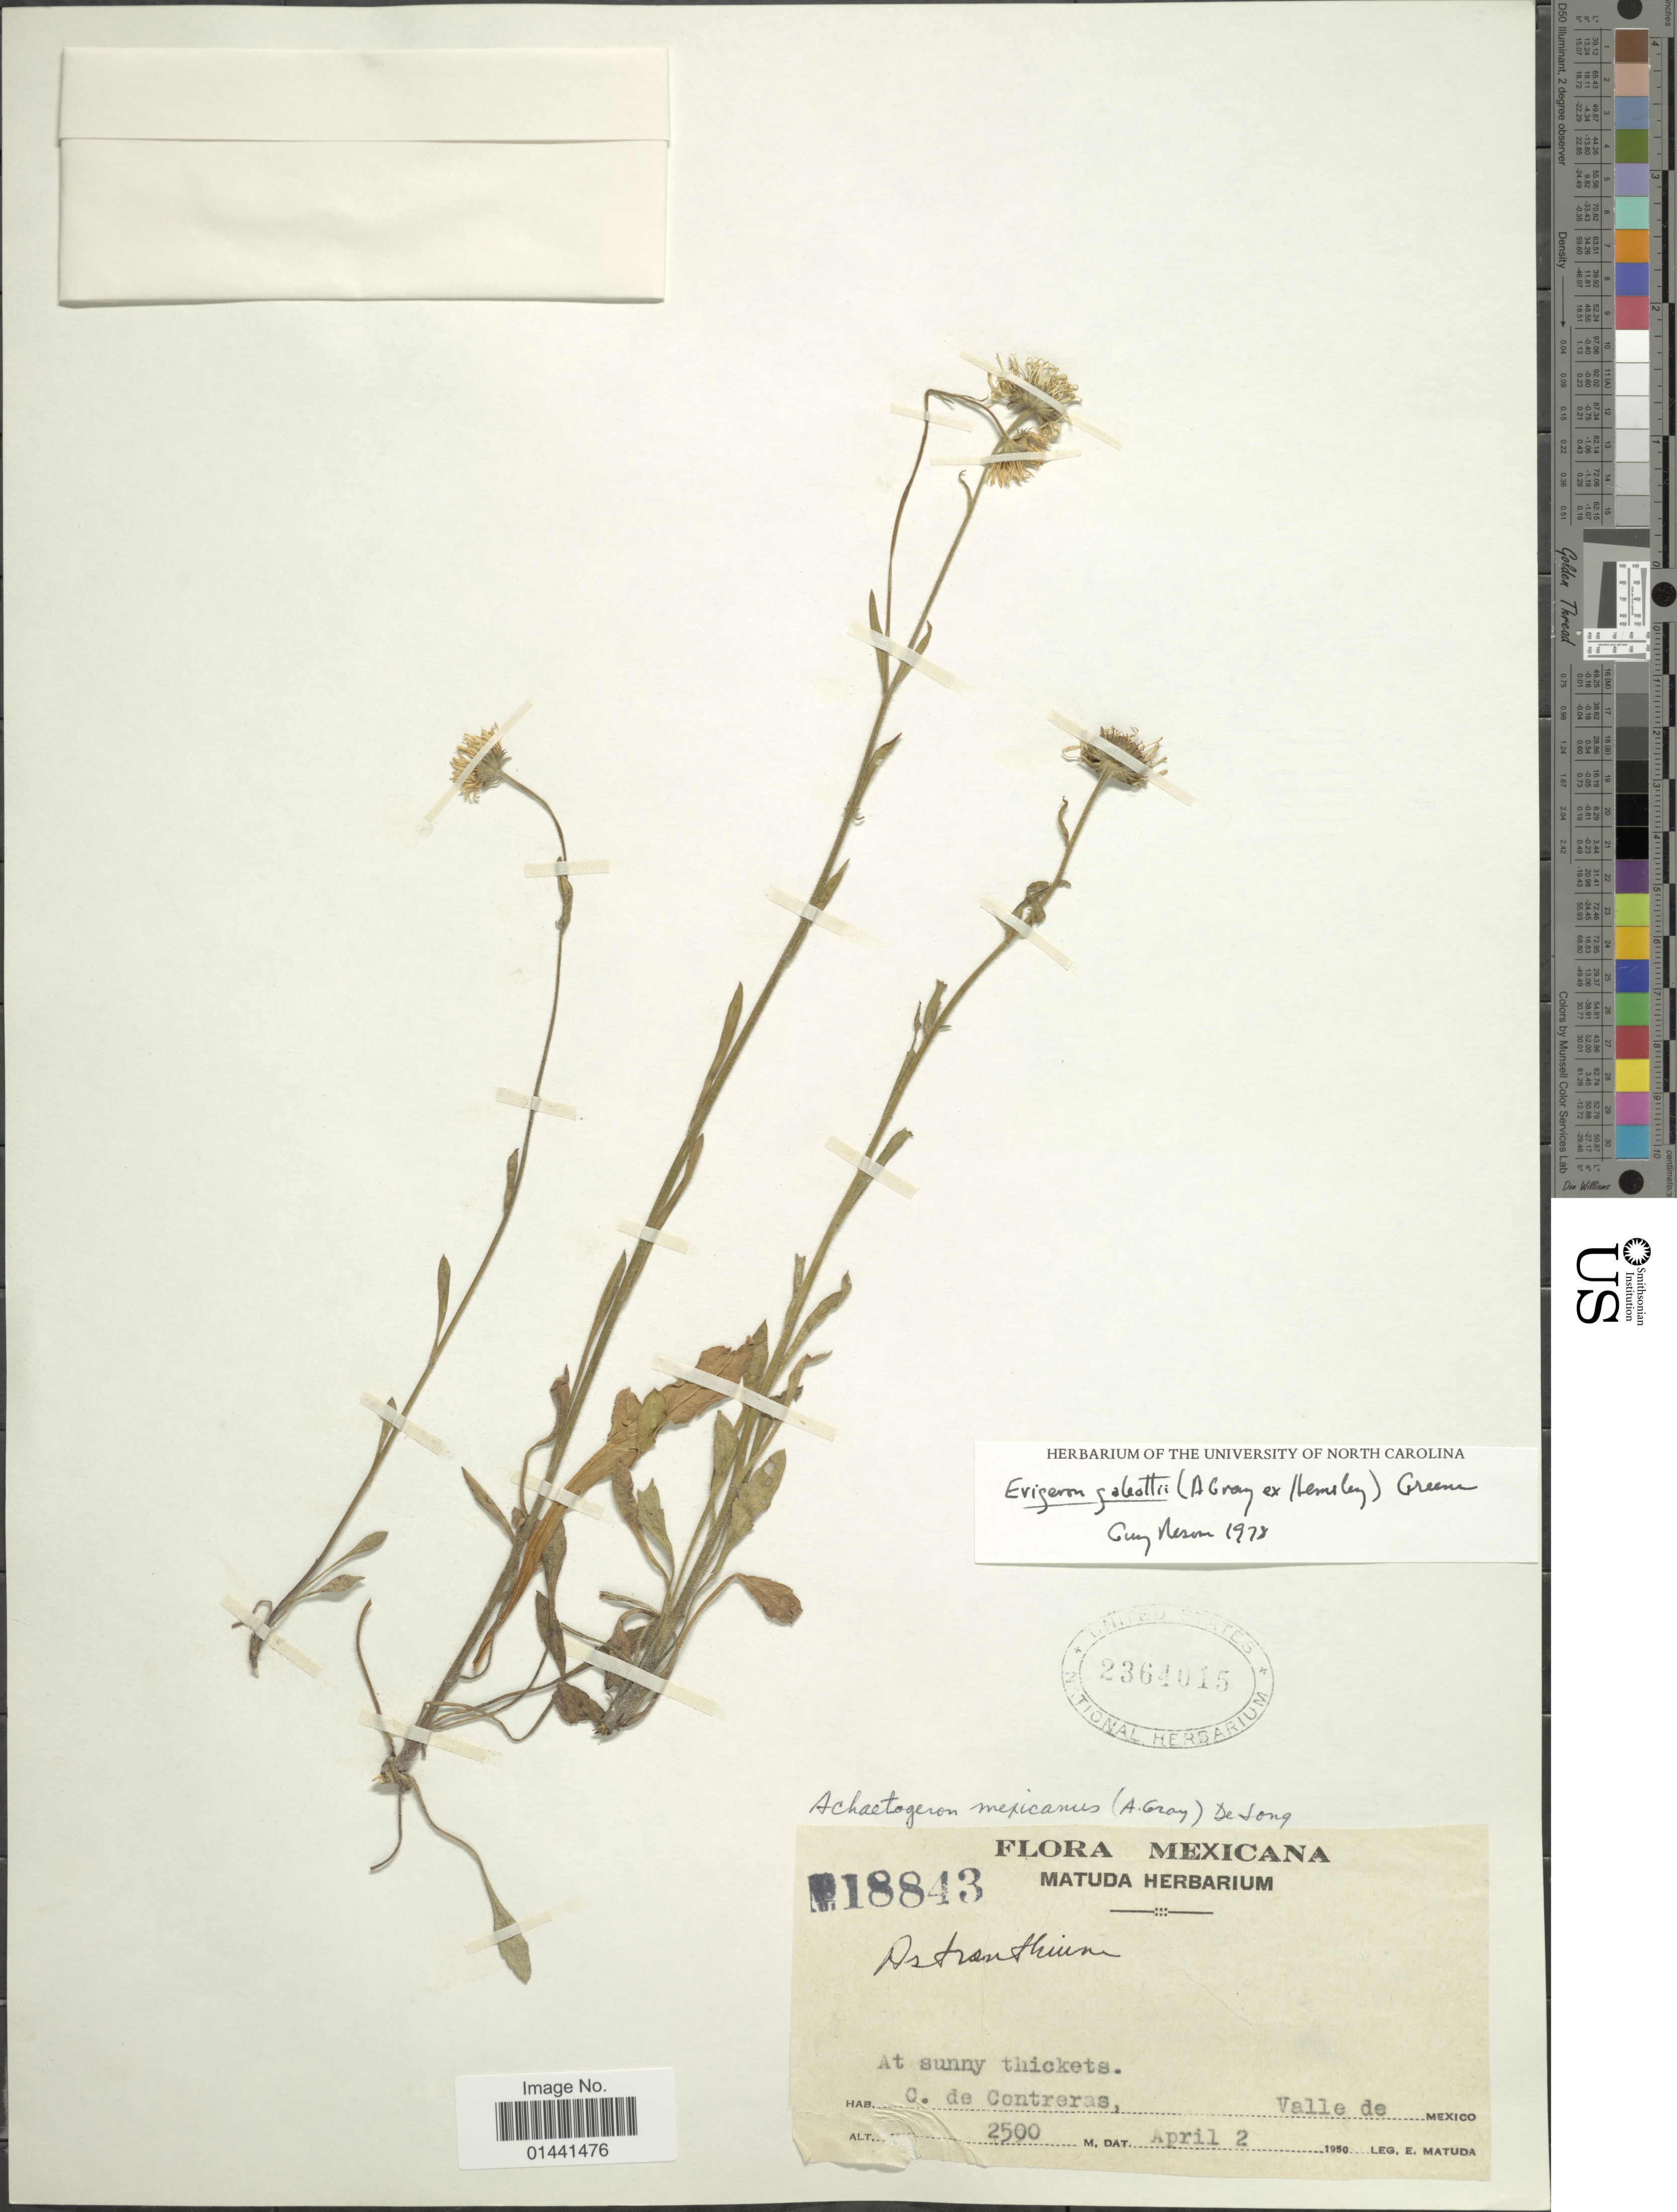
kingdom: Plantae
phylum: Tracheophyta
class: Magnoliopsida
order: Asterales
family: Asteraceae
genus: Erigeron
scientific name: Erigeron galeottii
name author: (A. Gray ex Hemsl.) Greene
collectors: E. Matuda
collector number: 18843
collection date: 1950-04-02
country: Mexico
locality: At sunny thickets, Valle de Mexico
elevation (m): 2500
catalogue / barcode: US 2364015